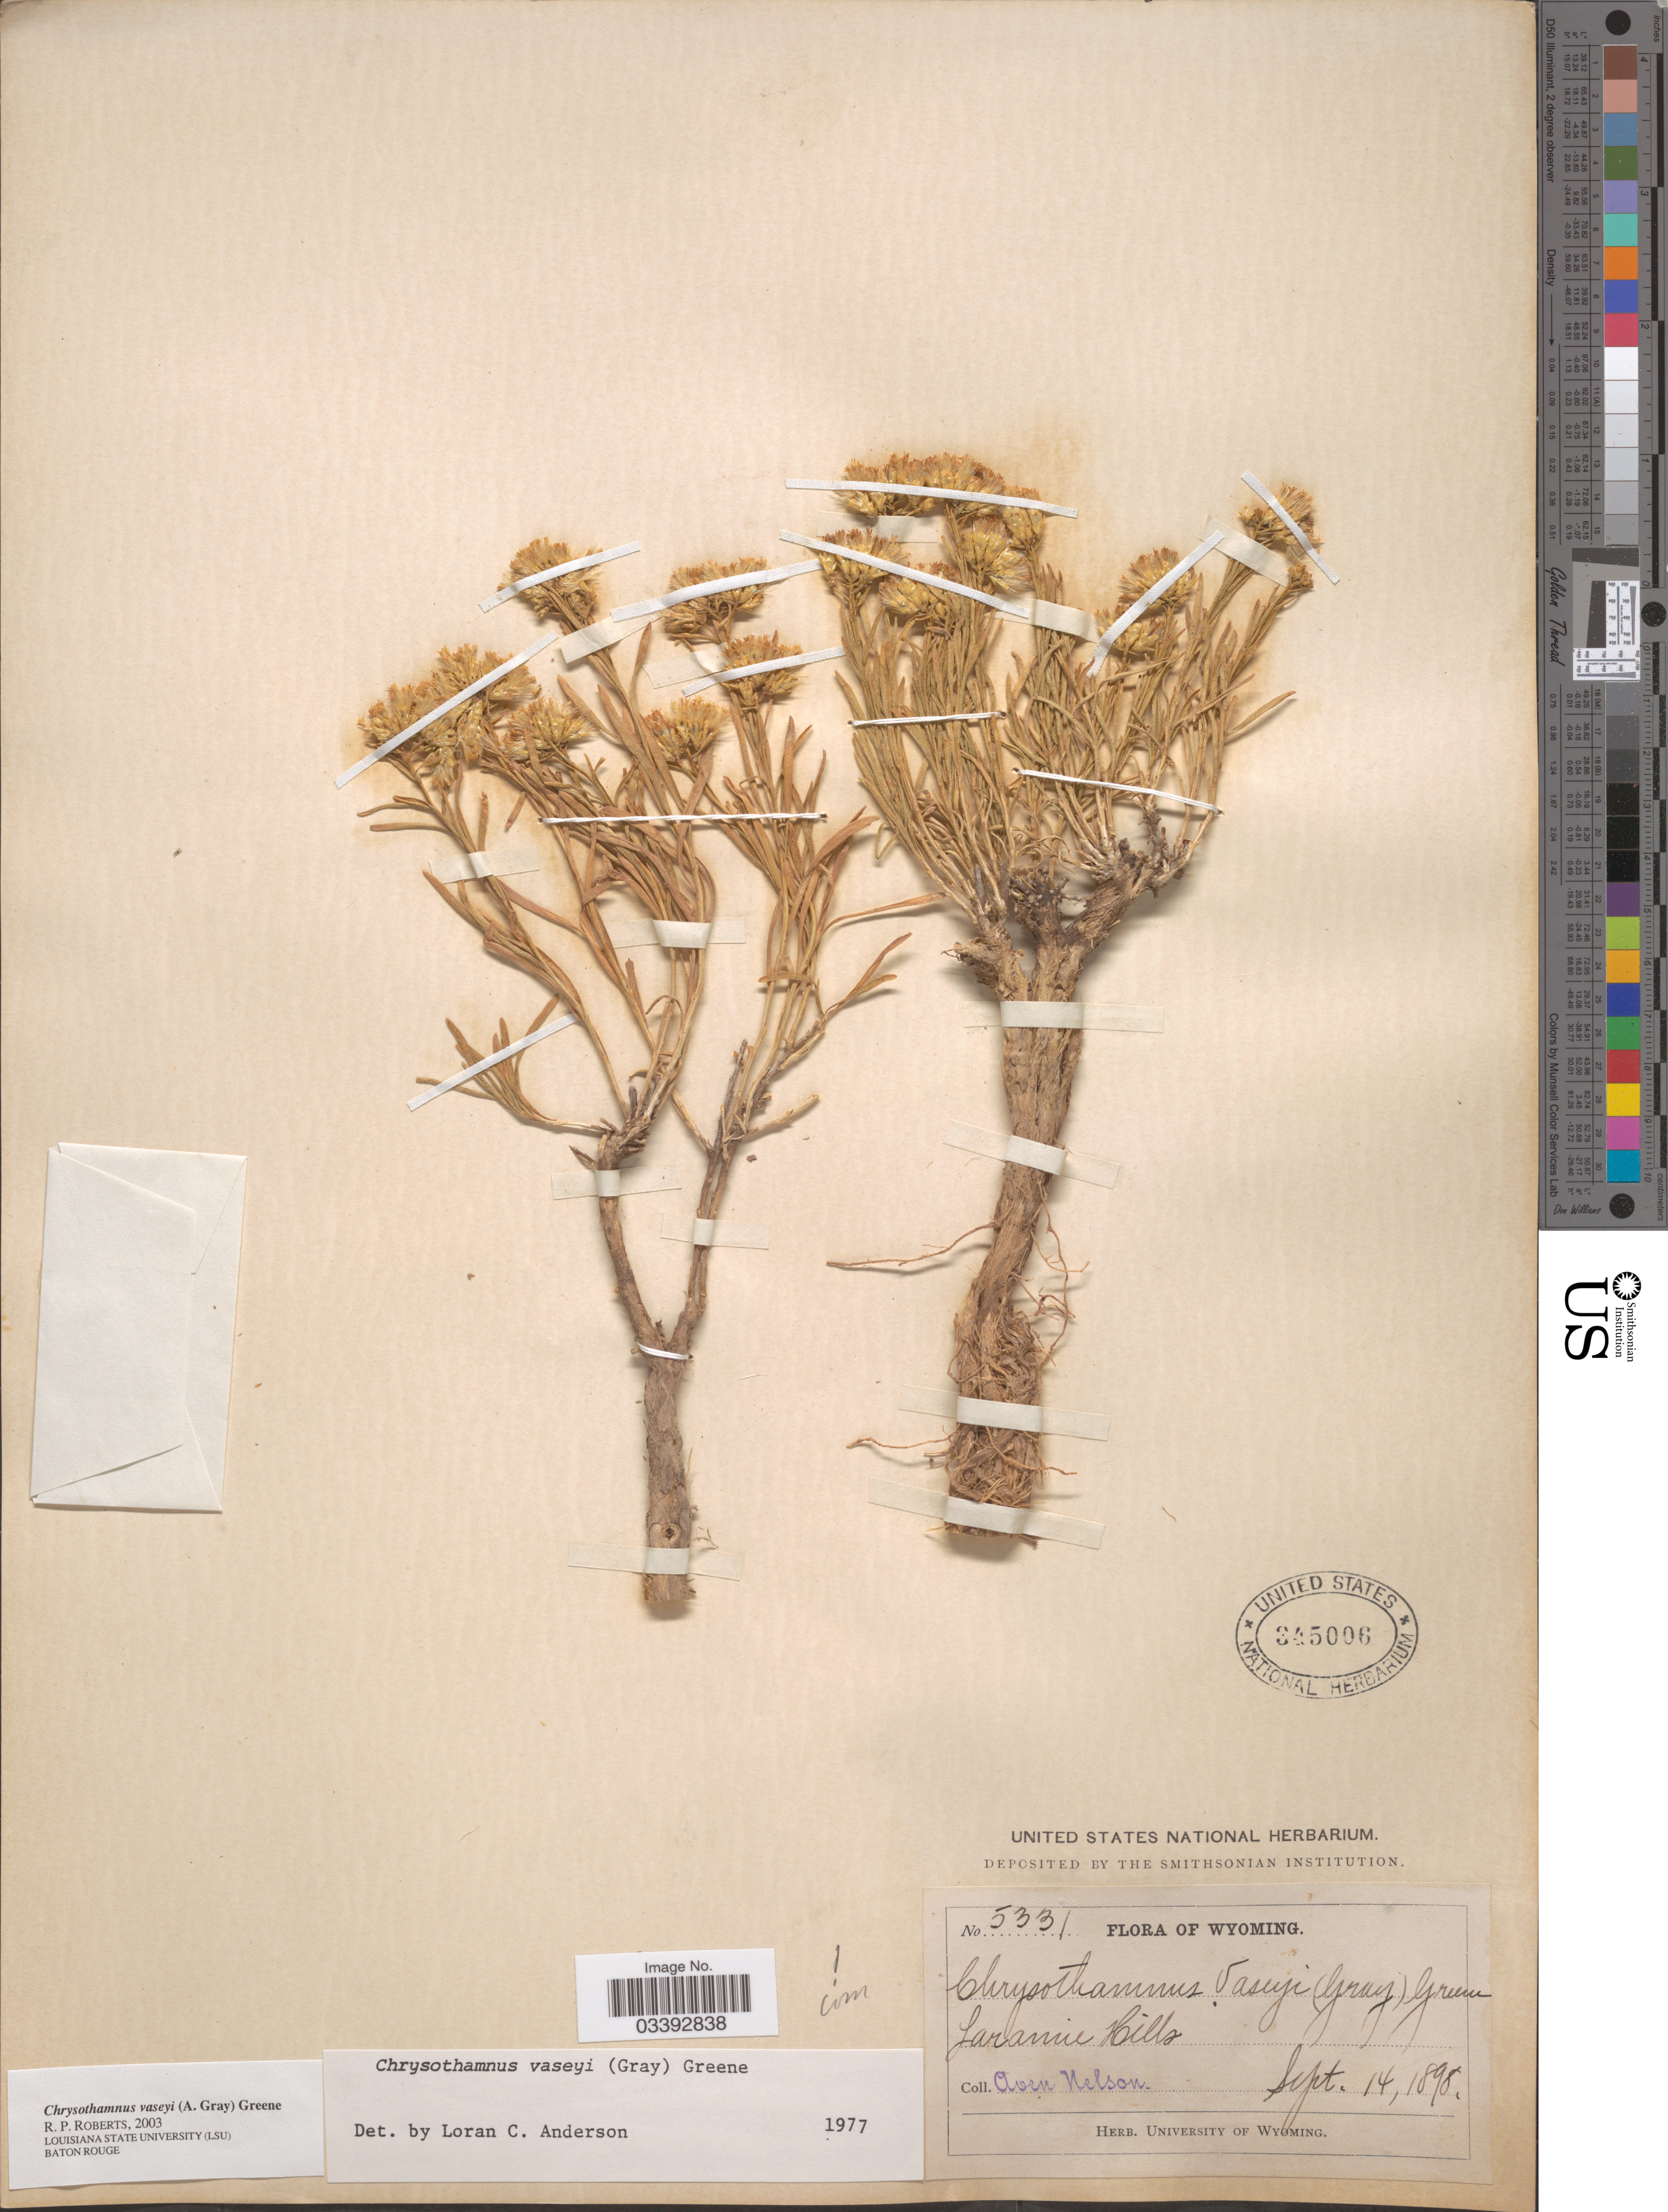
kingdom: Plantae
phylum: Tracheophyta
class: Magnoliopsida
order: Asterales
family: Asteraceae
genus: Chrysothamnus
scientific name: Chrysothamnus vaseyi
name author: (A. Gray) Greene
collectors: A. Nelson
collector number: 5331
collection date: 1898-09-14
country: United States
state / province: Wyoming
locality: Laramie Hills.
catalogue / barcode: US 345006